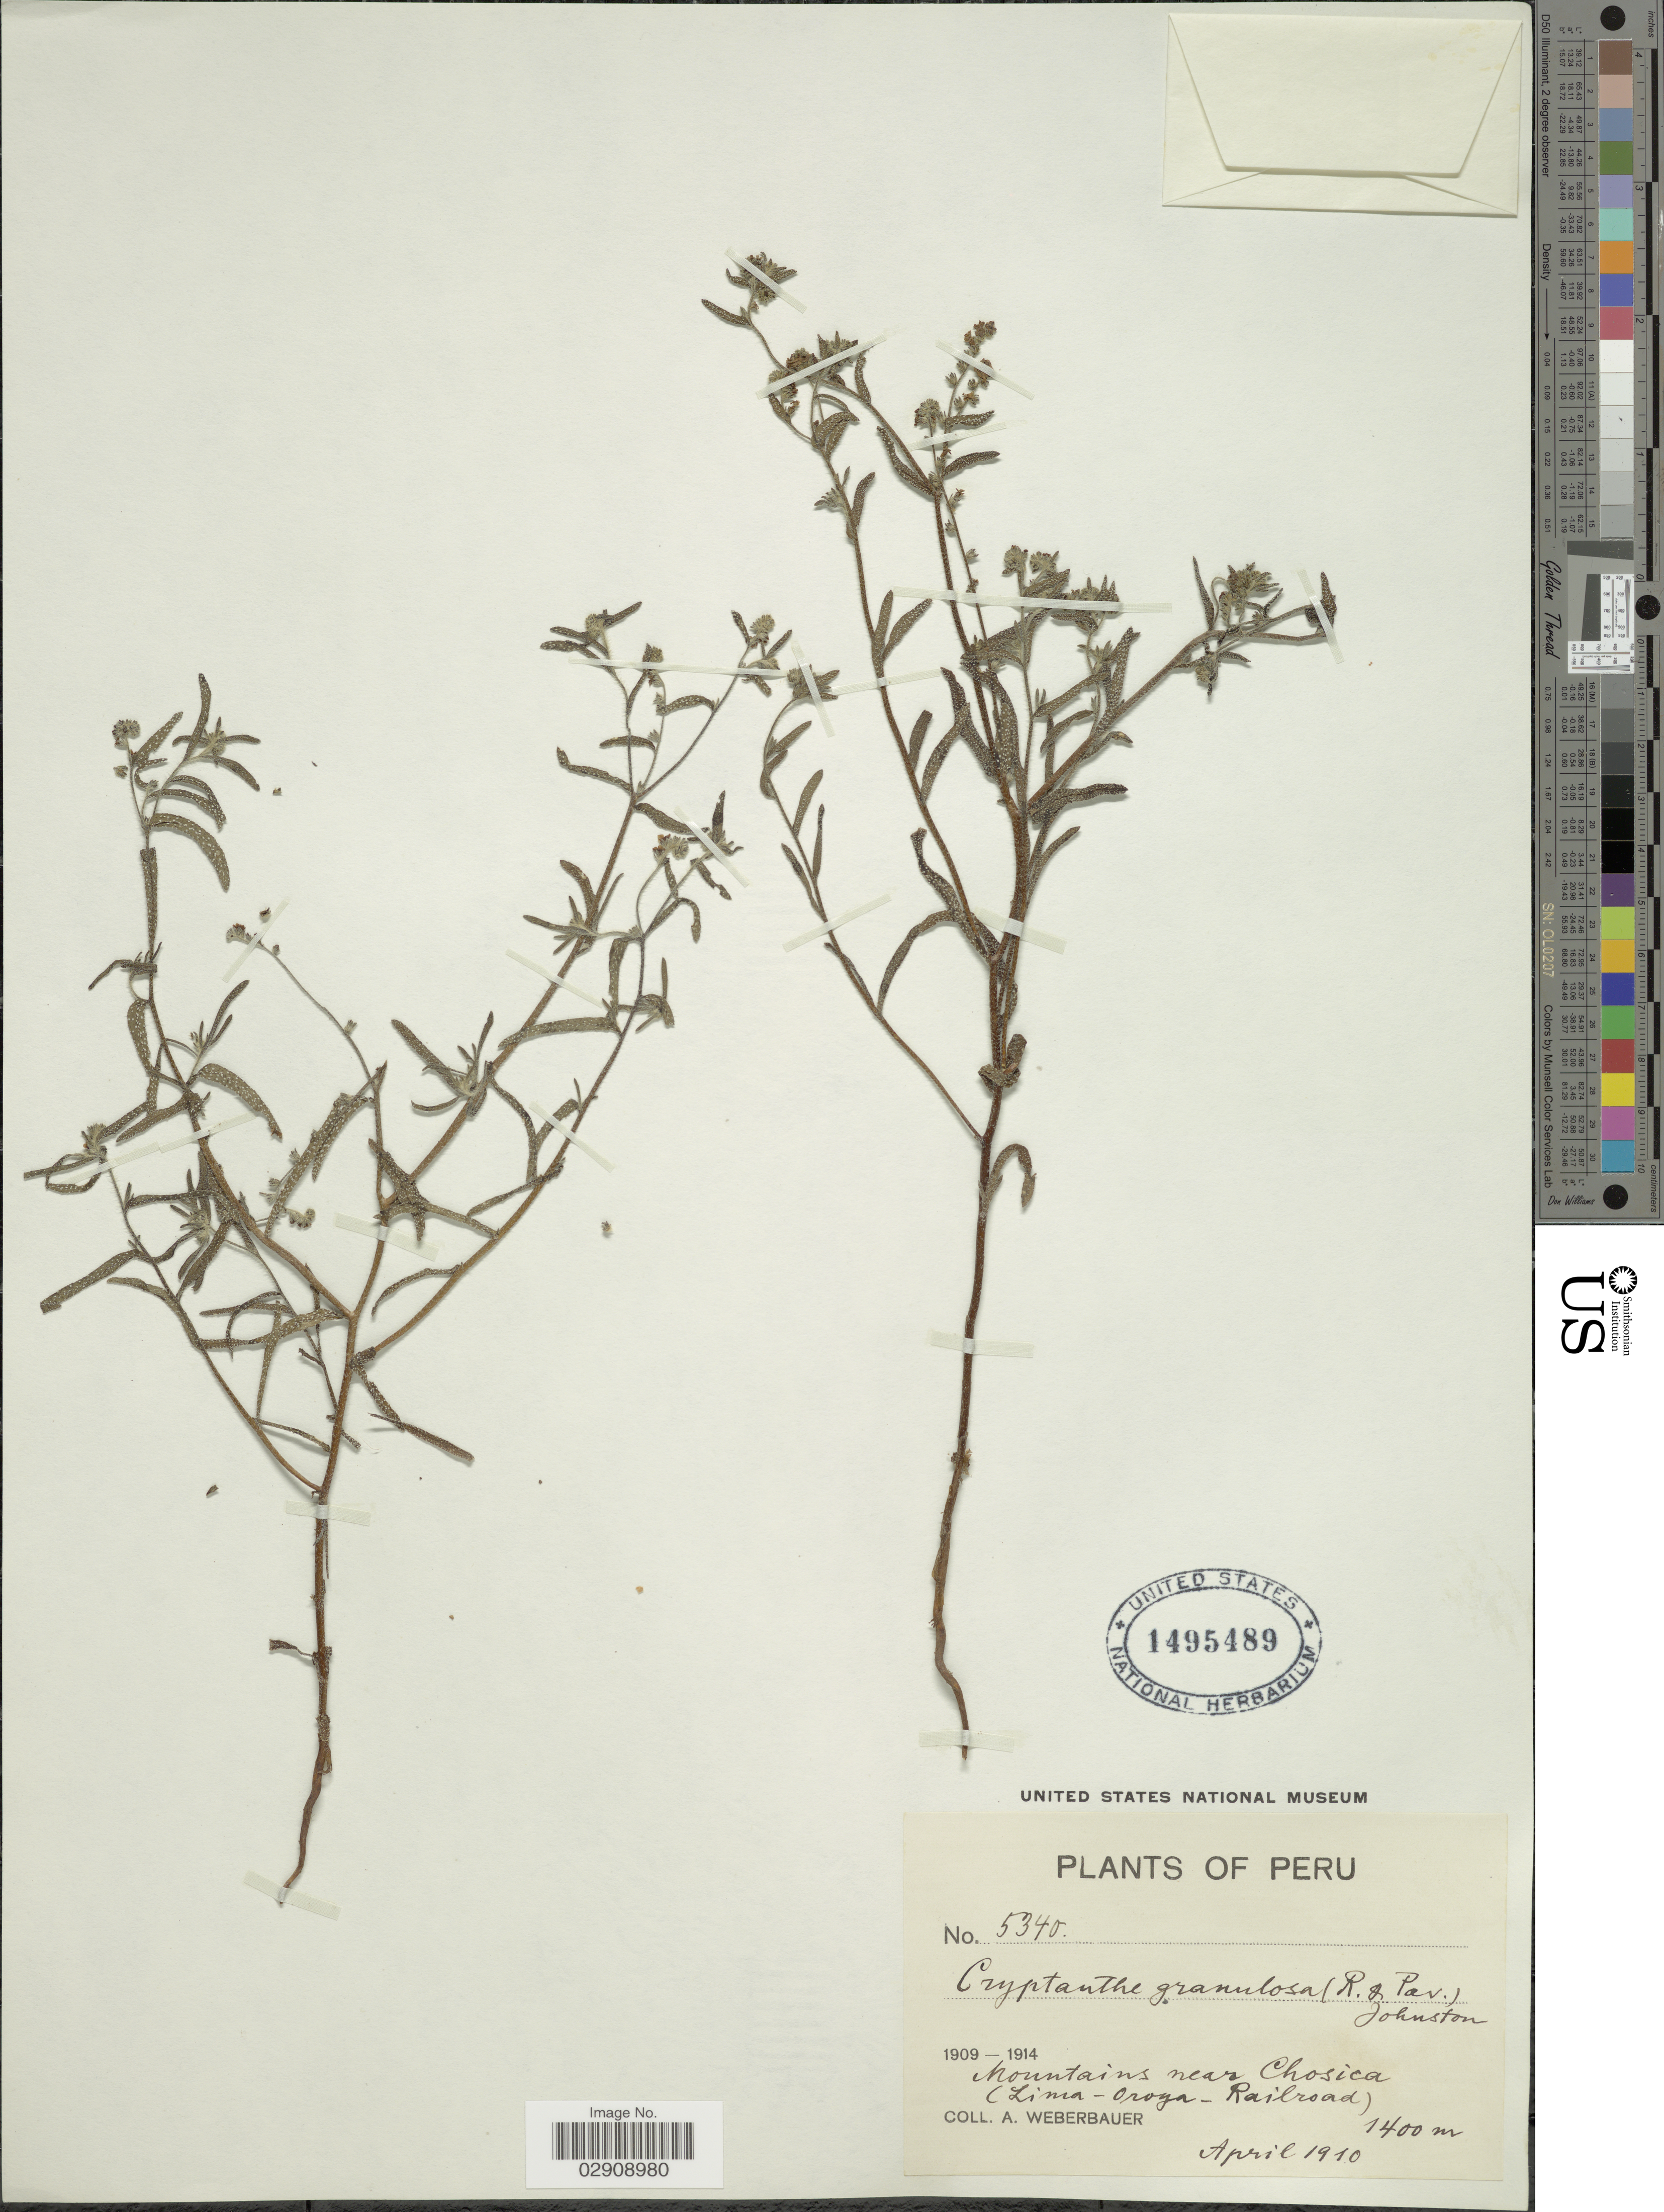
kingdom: Plantae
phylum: Tracheophyta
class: Magnoliopsida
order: Boraginales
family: Boraginaceae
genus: Cryptantha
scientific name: Cryptantha granulosa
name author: (Ruiz & Pav.) I.M. Johnst.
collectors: A. Weberbauer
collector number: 5340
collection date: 1940-04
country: Peru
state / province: Lima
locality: Mountains near Chosica (Lima - Oroya - Railroad). Peru.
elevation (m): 1400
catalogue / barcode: US 1495489